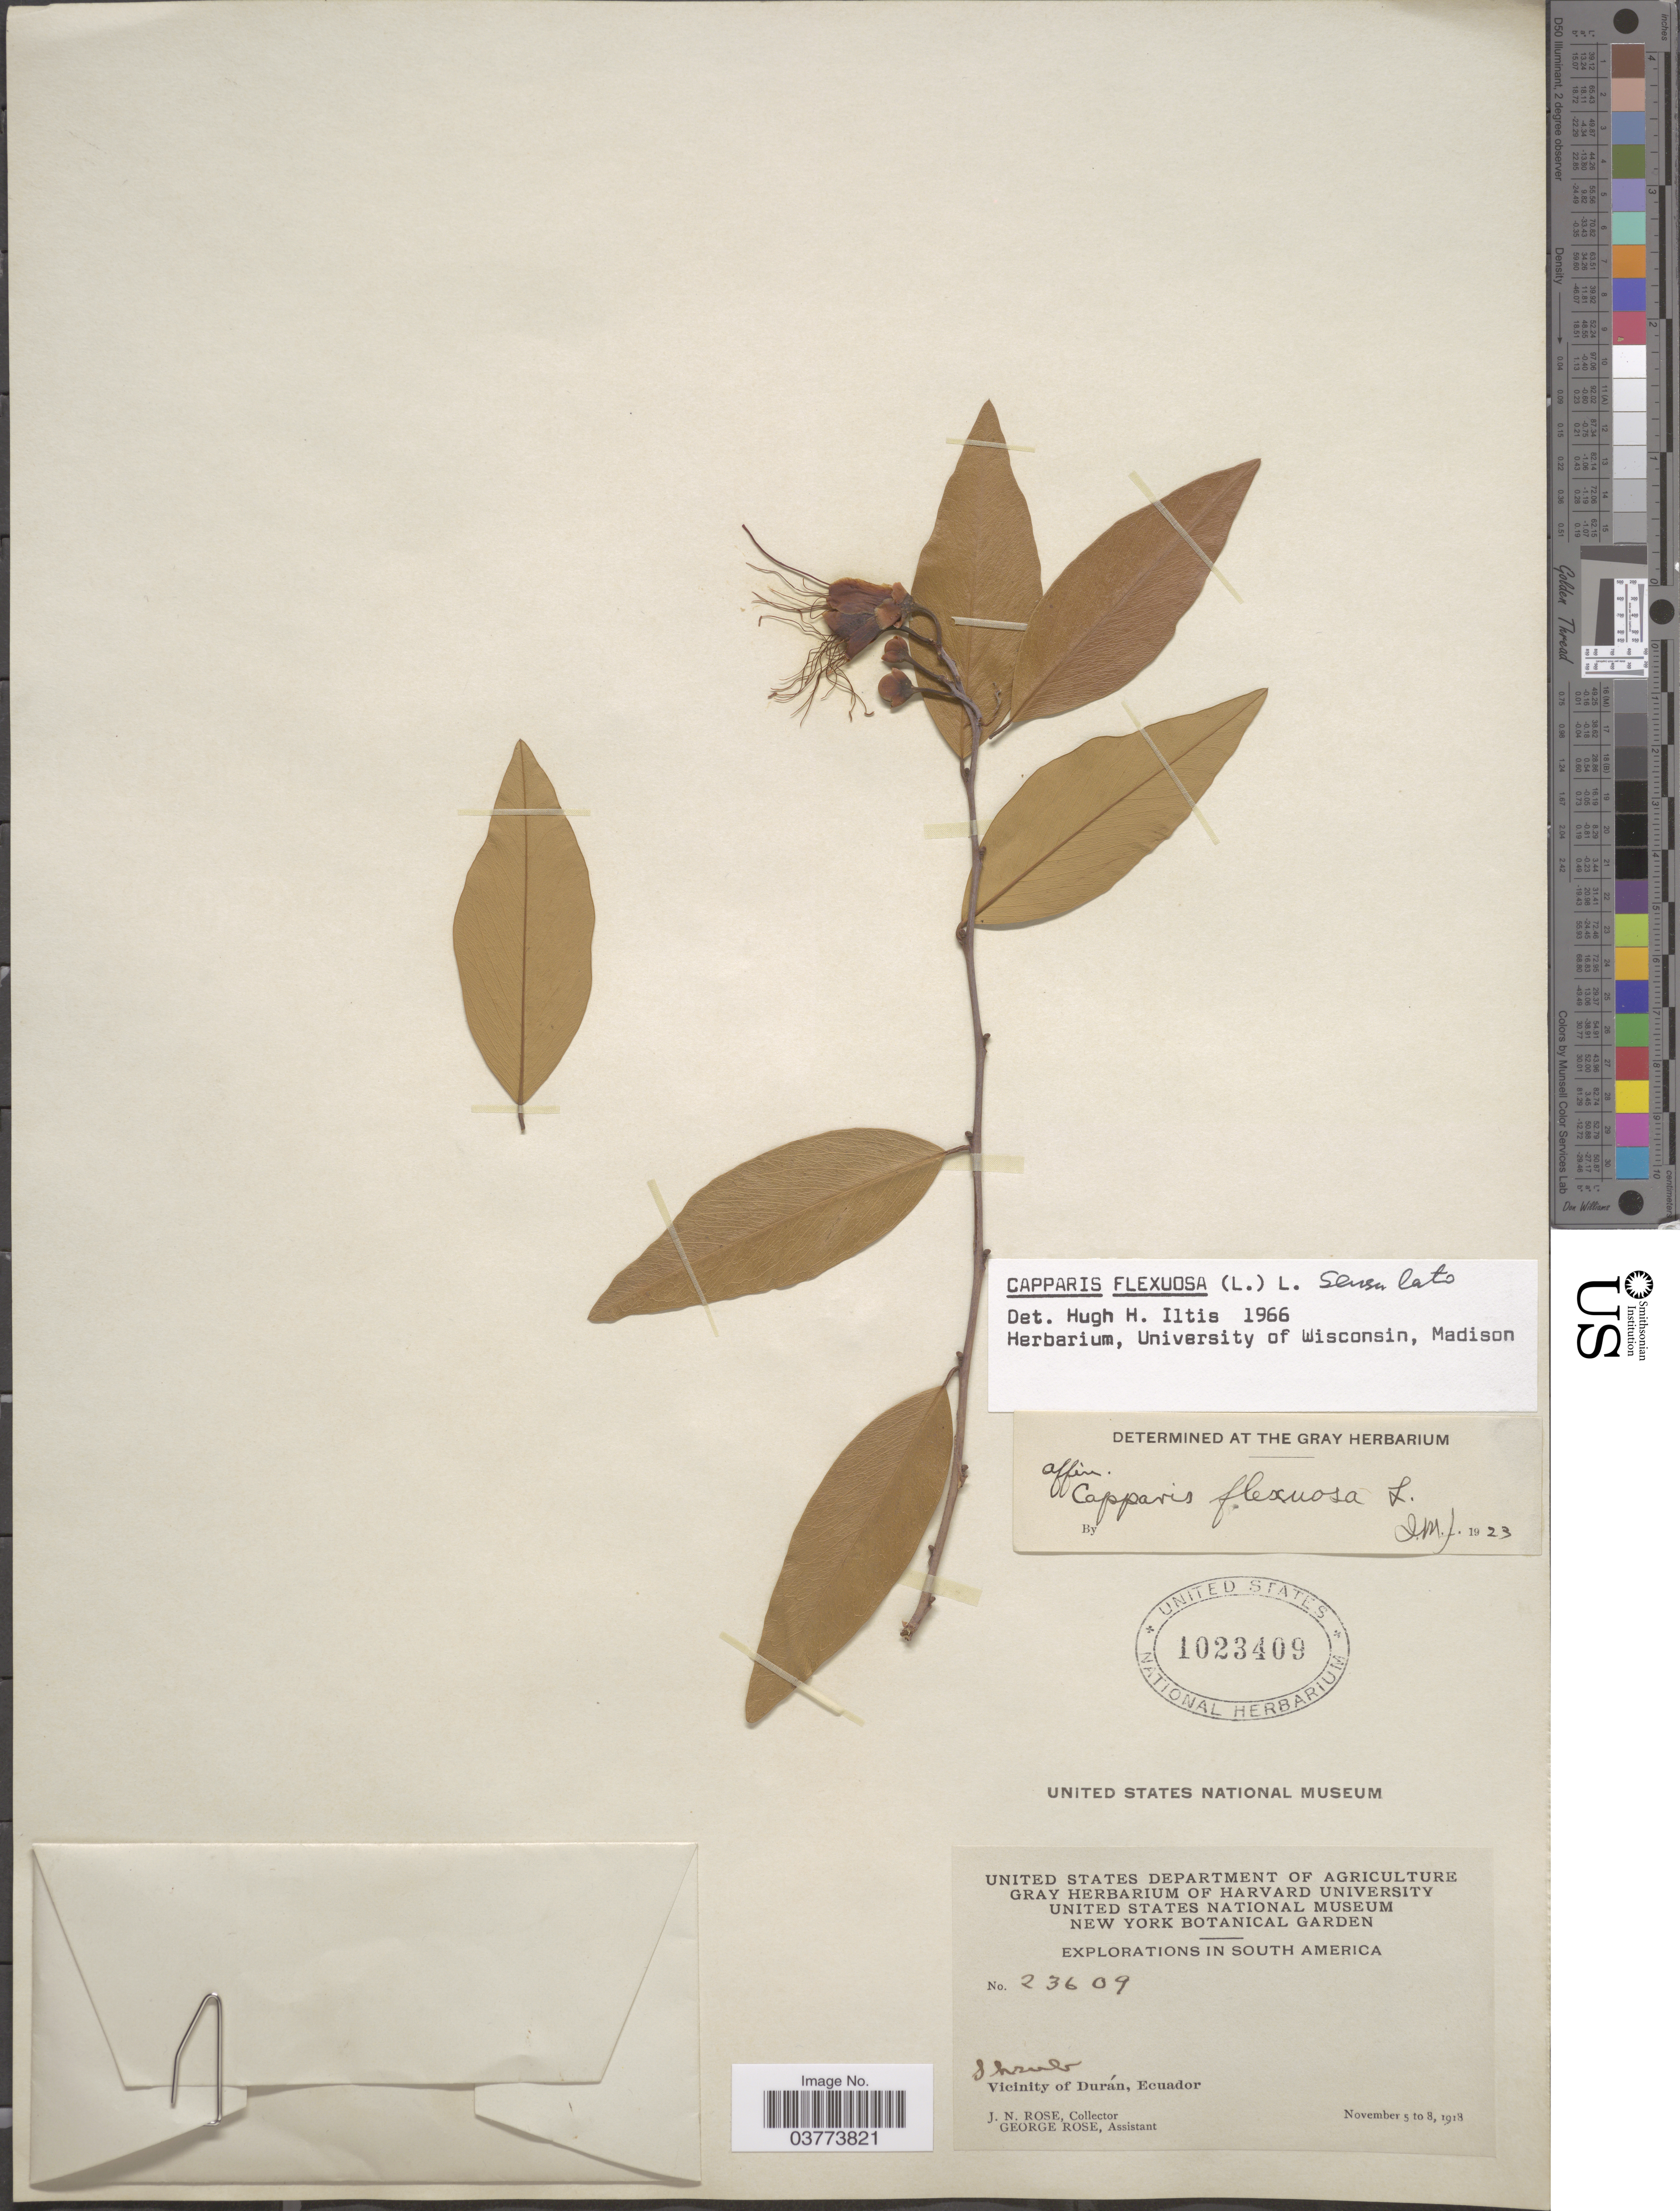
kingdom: Plantae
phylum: Tracheophyta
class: Magnoliopsida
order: Brassicales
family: Capparaceae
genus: Cynophalla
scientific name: Cynophalla flexuosa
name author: (L.) J. Presl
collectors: J. N. Rose & G. Rose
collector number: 23609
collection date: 1918-11-05/1918-11-08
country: Ecuador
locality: Vicinity of Durán.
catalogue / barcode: US 1023409